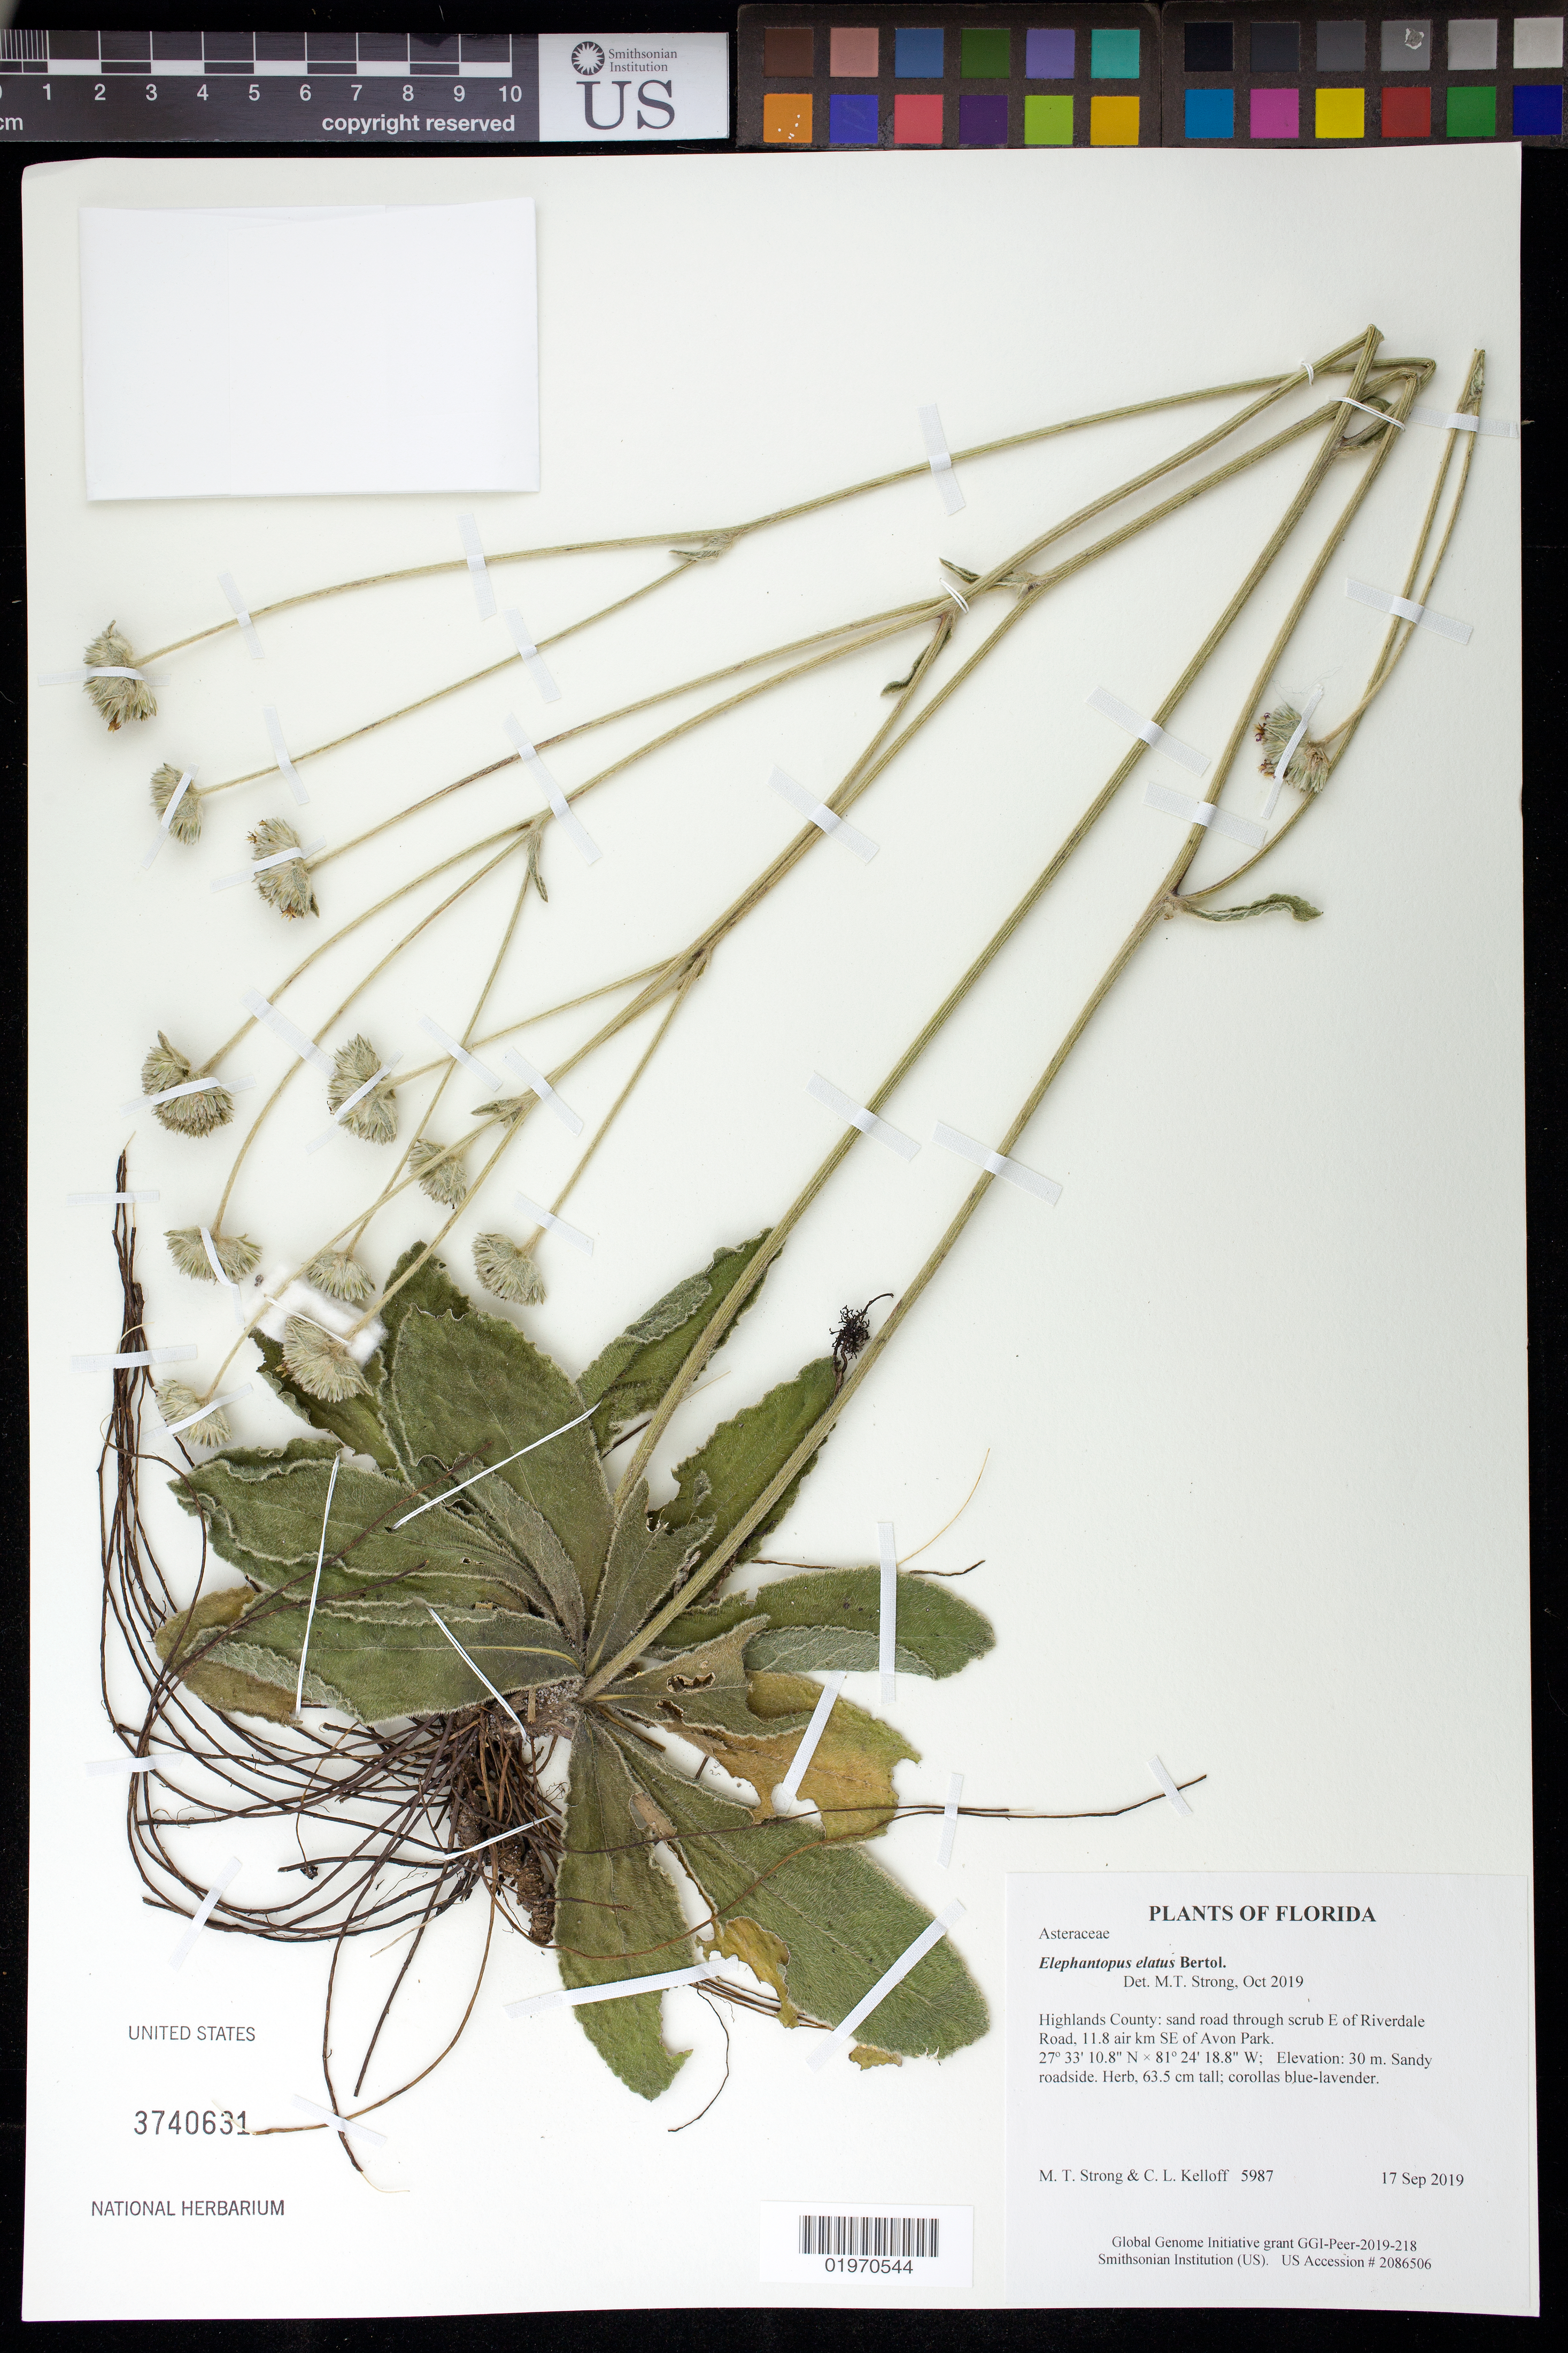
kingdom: Plantae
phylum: Tracheophyta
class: Magnoliopsida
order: Asterales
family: Asteraceae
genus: Elephantopus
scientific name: Elephantopus elatus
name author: Bertol.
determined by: Strong, Mark T., (BOT), Smithsonian Institution - National Museum of Natural History (UNITED STATES)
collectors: M. T. Strong & C. L. Kelloff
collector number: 5987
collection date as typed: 17 Sep 2019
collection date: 2019-09-17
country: United States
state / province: Florida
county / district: Highlands County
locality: sand road through scrub E of Riverdale Road, 11.8 air km SE of Avon Park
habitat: Sandy roadside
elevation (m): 30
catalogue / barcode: US 3740631